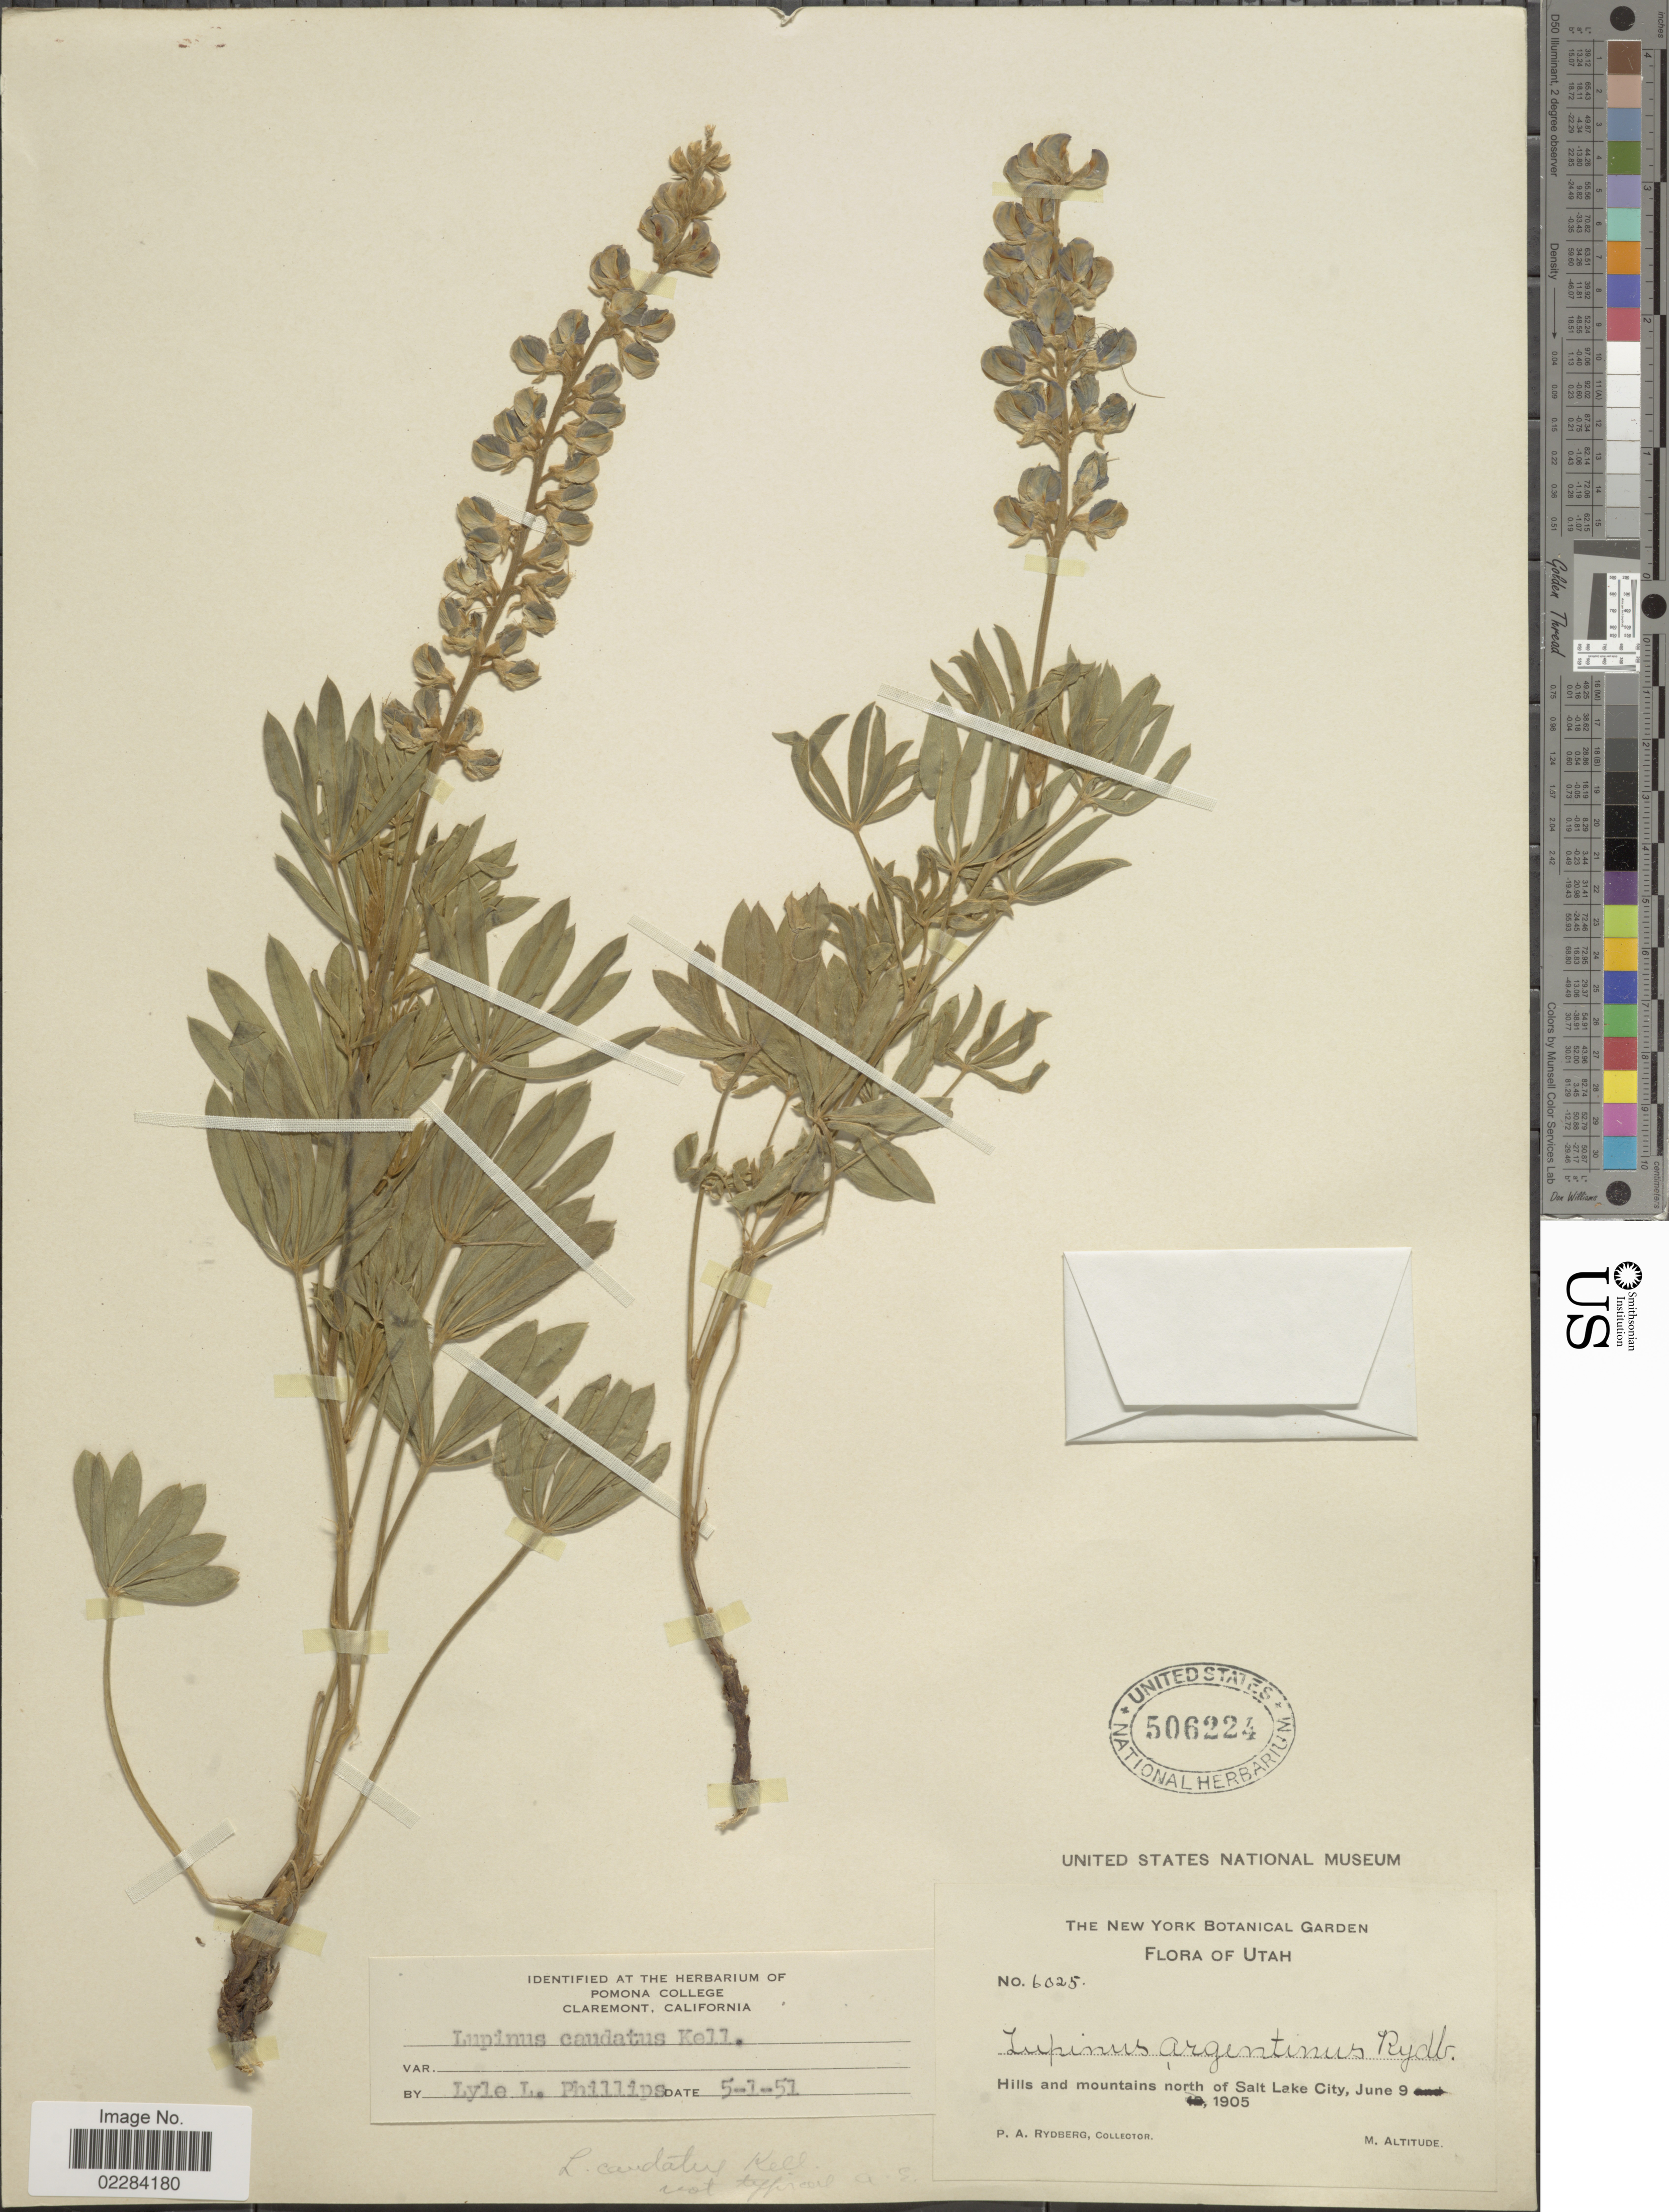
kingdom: Plantae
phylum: Tracheophyta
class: Magnoliopsida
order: Fabales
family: Fabaceae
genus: Lupinus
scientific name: Lupinus caudatus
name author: Kellogg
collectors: P. A. Rydberg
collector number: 6025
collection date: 1905-06-09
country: United States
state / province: Utah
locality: Hills and mountains north of Salt Lake City.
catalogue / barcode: US 506224